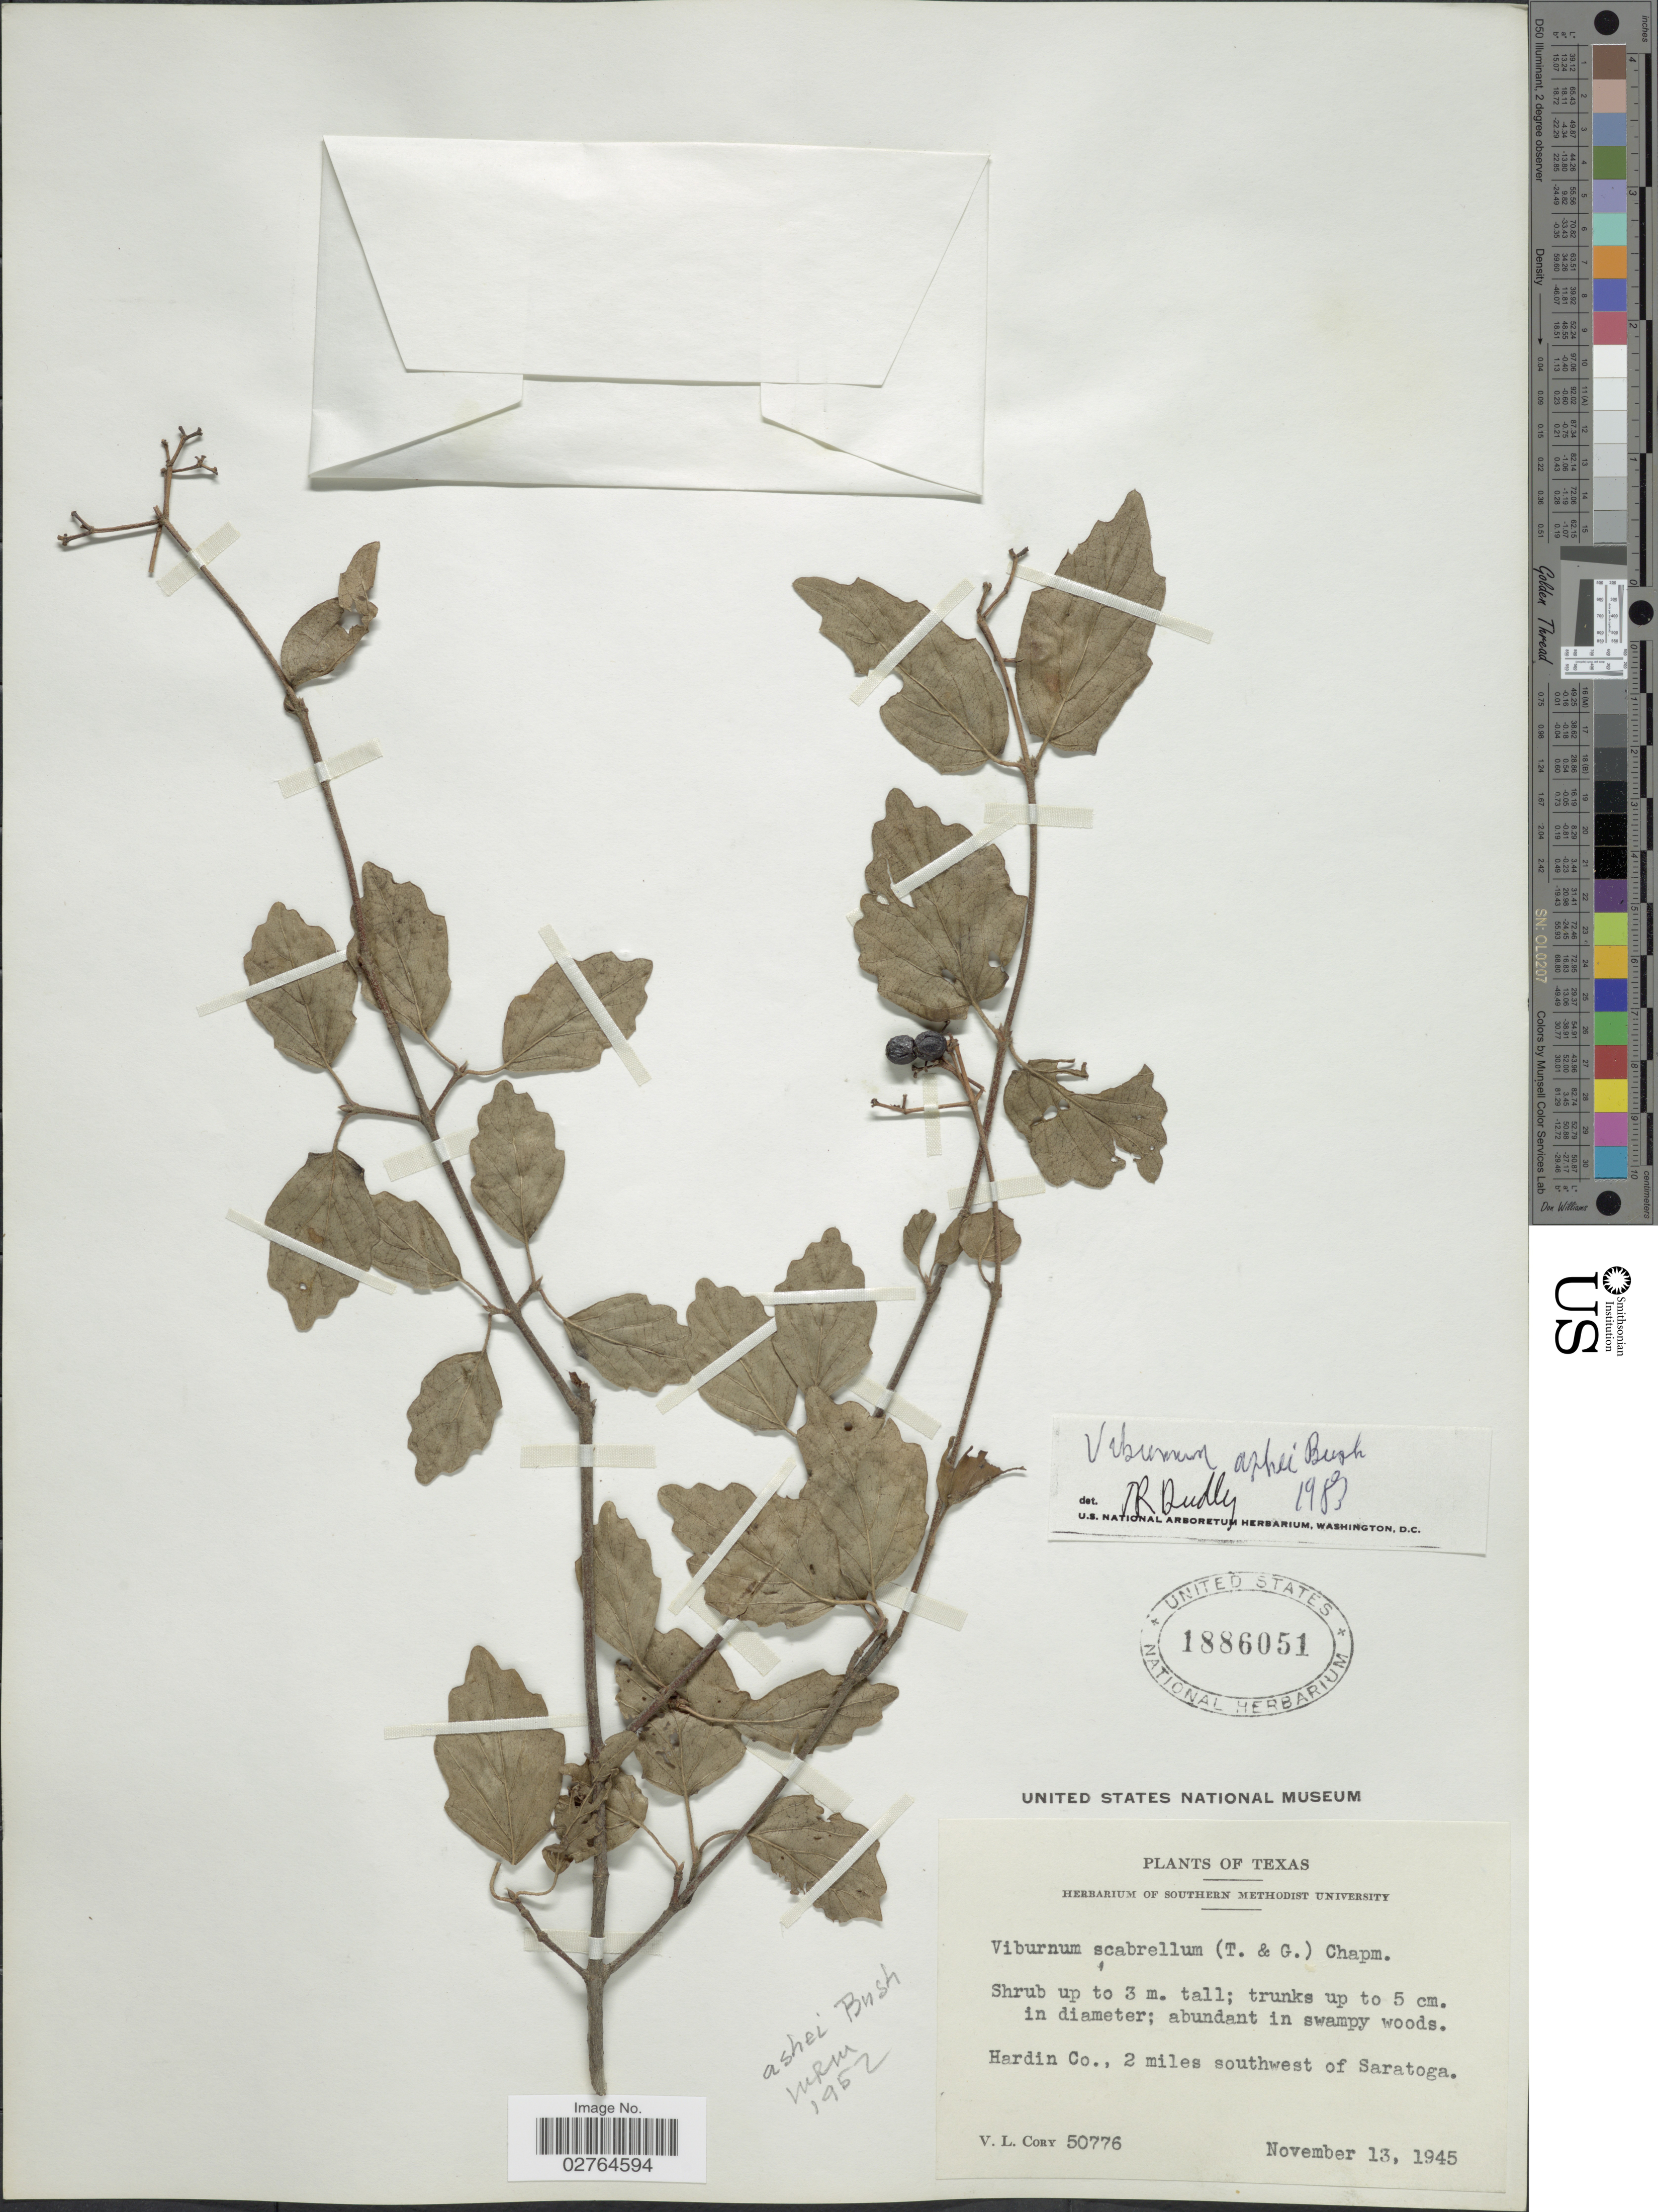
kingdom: Plantae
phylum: Tracheophyta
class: Magnoliopsida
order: Dipsacales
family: Viburnaceae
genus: Viburnum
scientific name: Viburnum scabrellum var. ashei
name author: (Bush) McAtee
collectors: V. Cory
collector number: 50776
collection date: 1945-11-13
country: United States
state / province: Texas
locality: Hardin Co., 2 miles southwest of Saratoga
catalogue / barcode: US 1886051